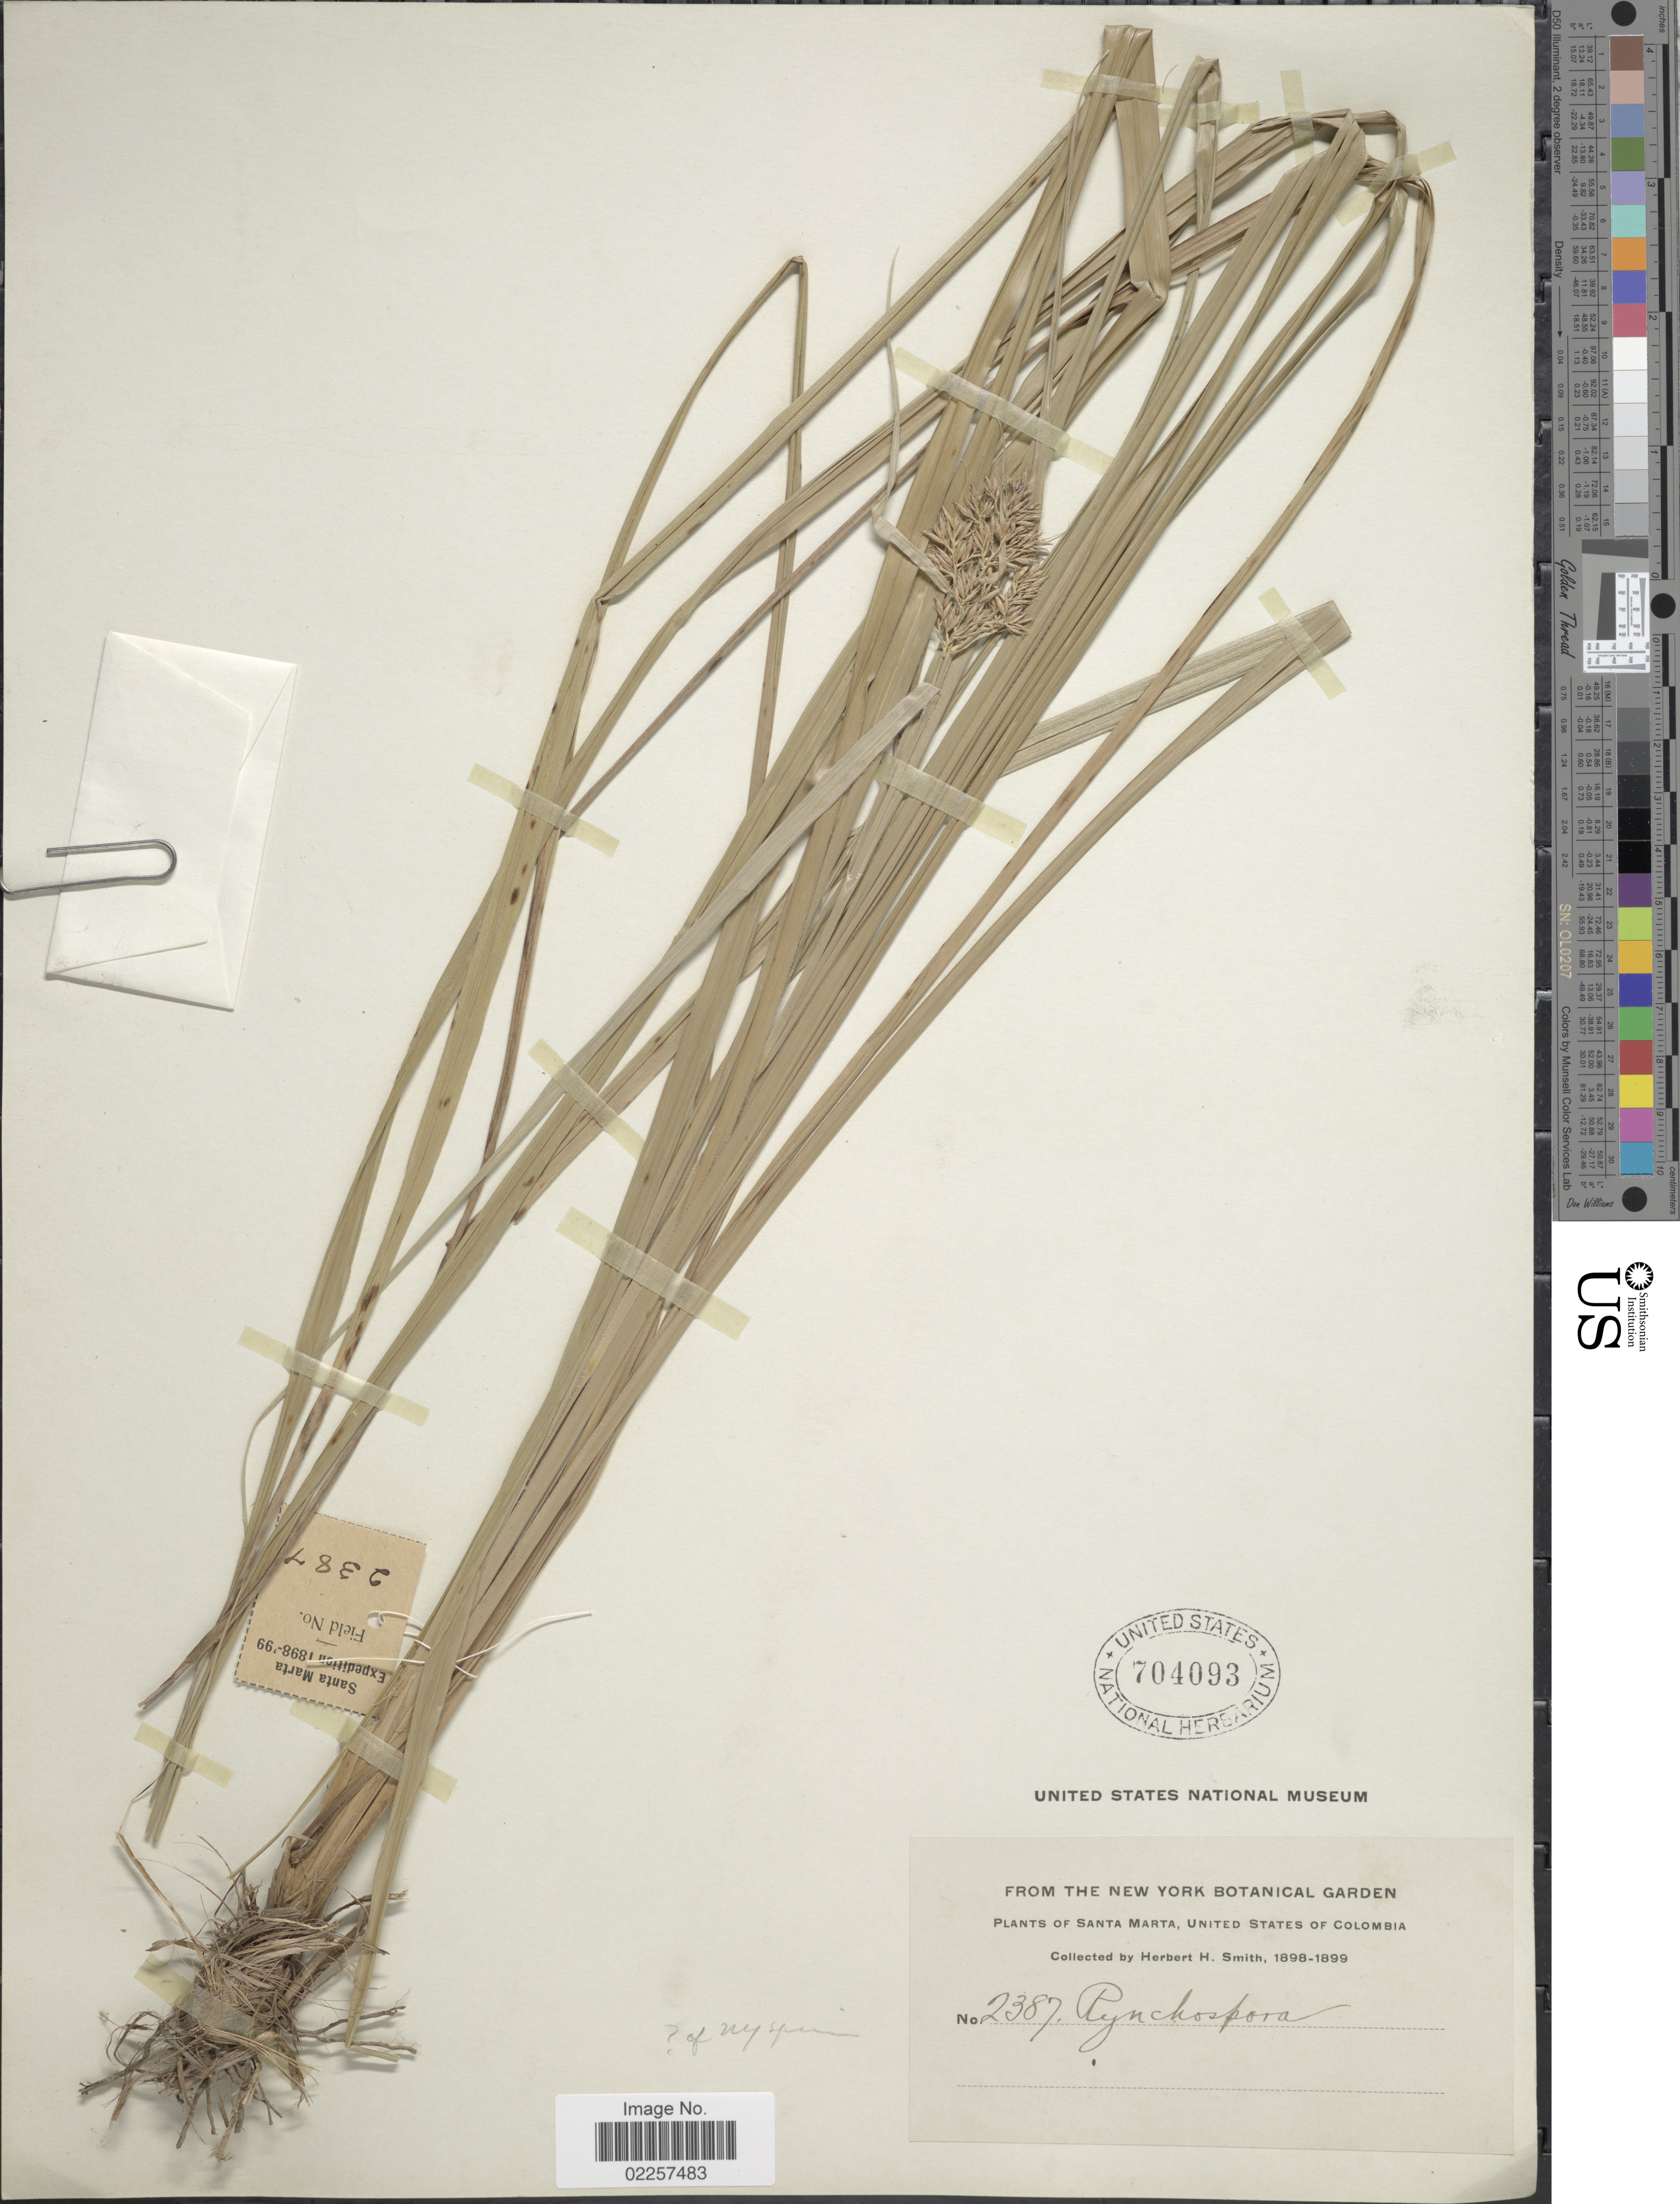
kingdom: Plantae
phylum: Tracheophyta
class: Liliopsida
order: Poales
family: Cyperaceae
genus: Rhynchospora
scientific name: Rhynchospora sp.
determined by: Strong, Mark T., (BOT), Smithsonian Institution - National Museum of Natural History (UNITED STATES)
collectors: Herbert H. Smith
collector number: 2387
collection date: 1898/1899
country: Colombia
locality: Santa Marta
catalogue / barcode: US 704093